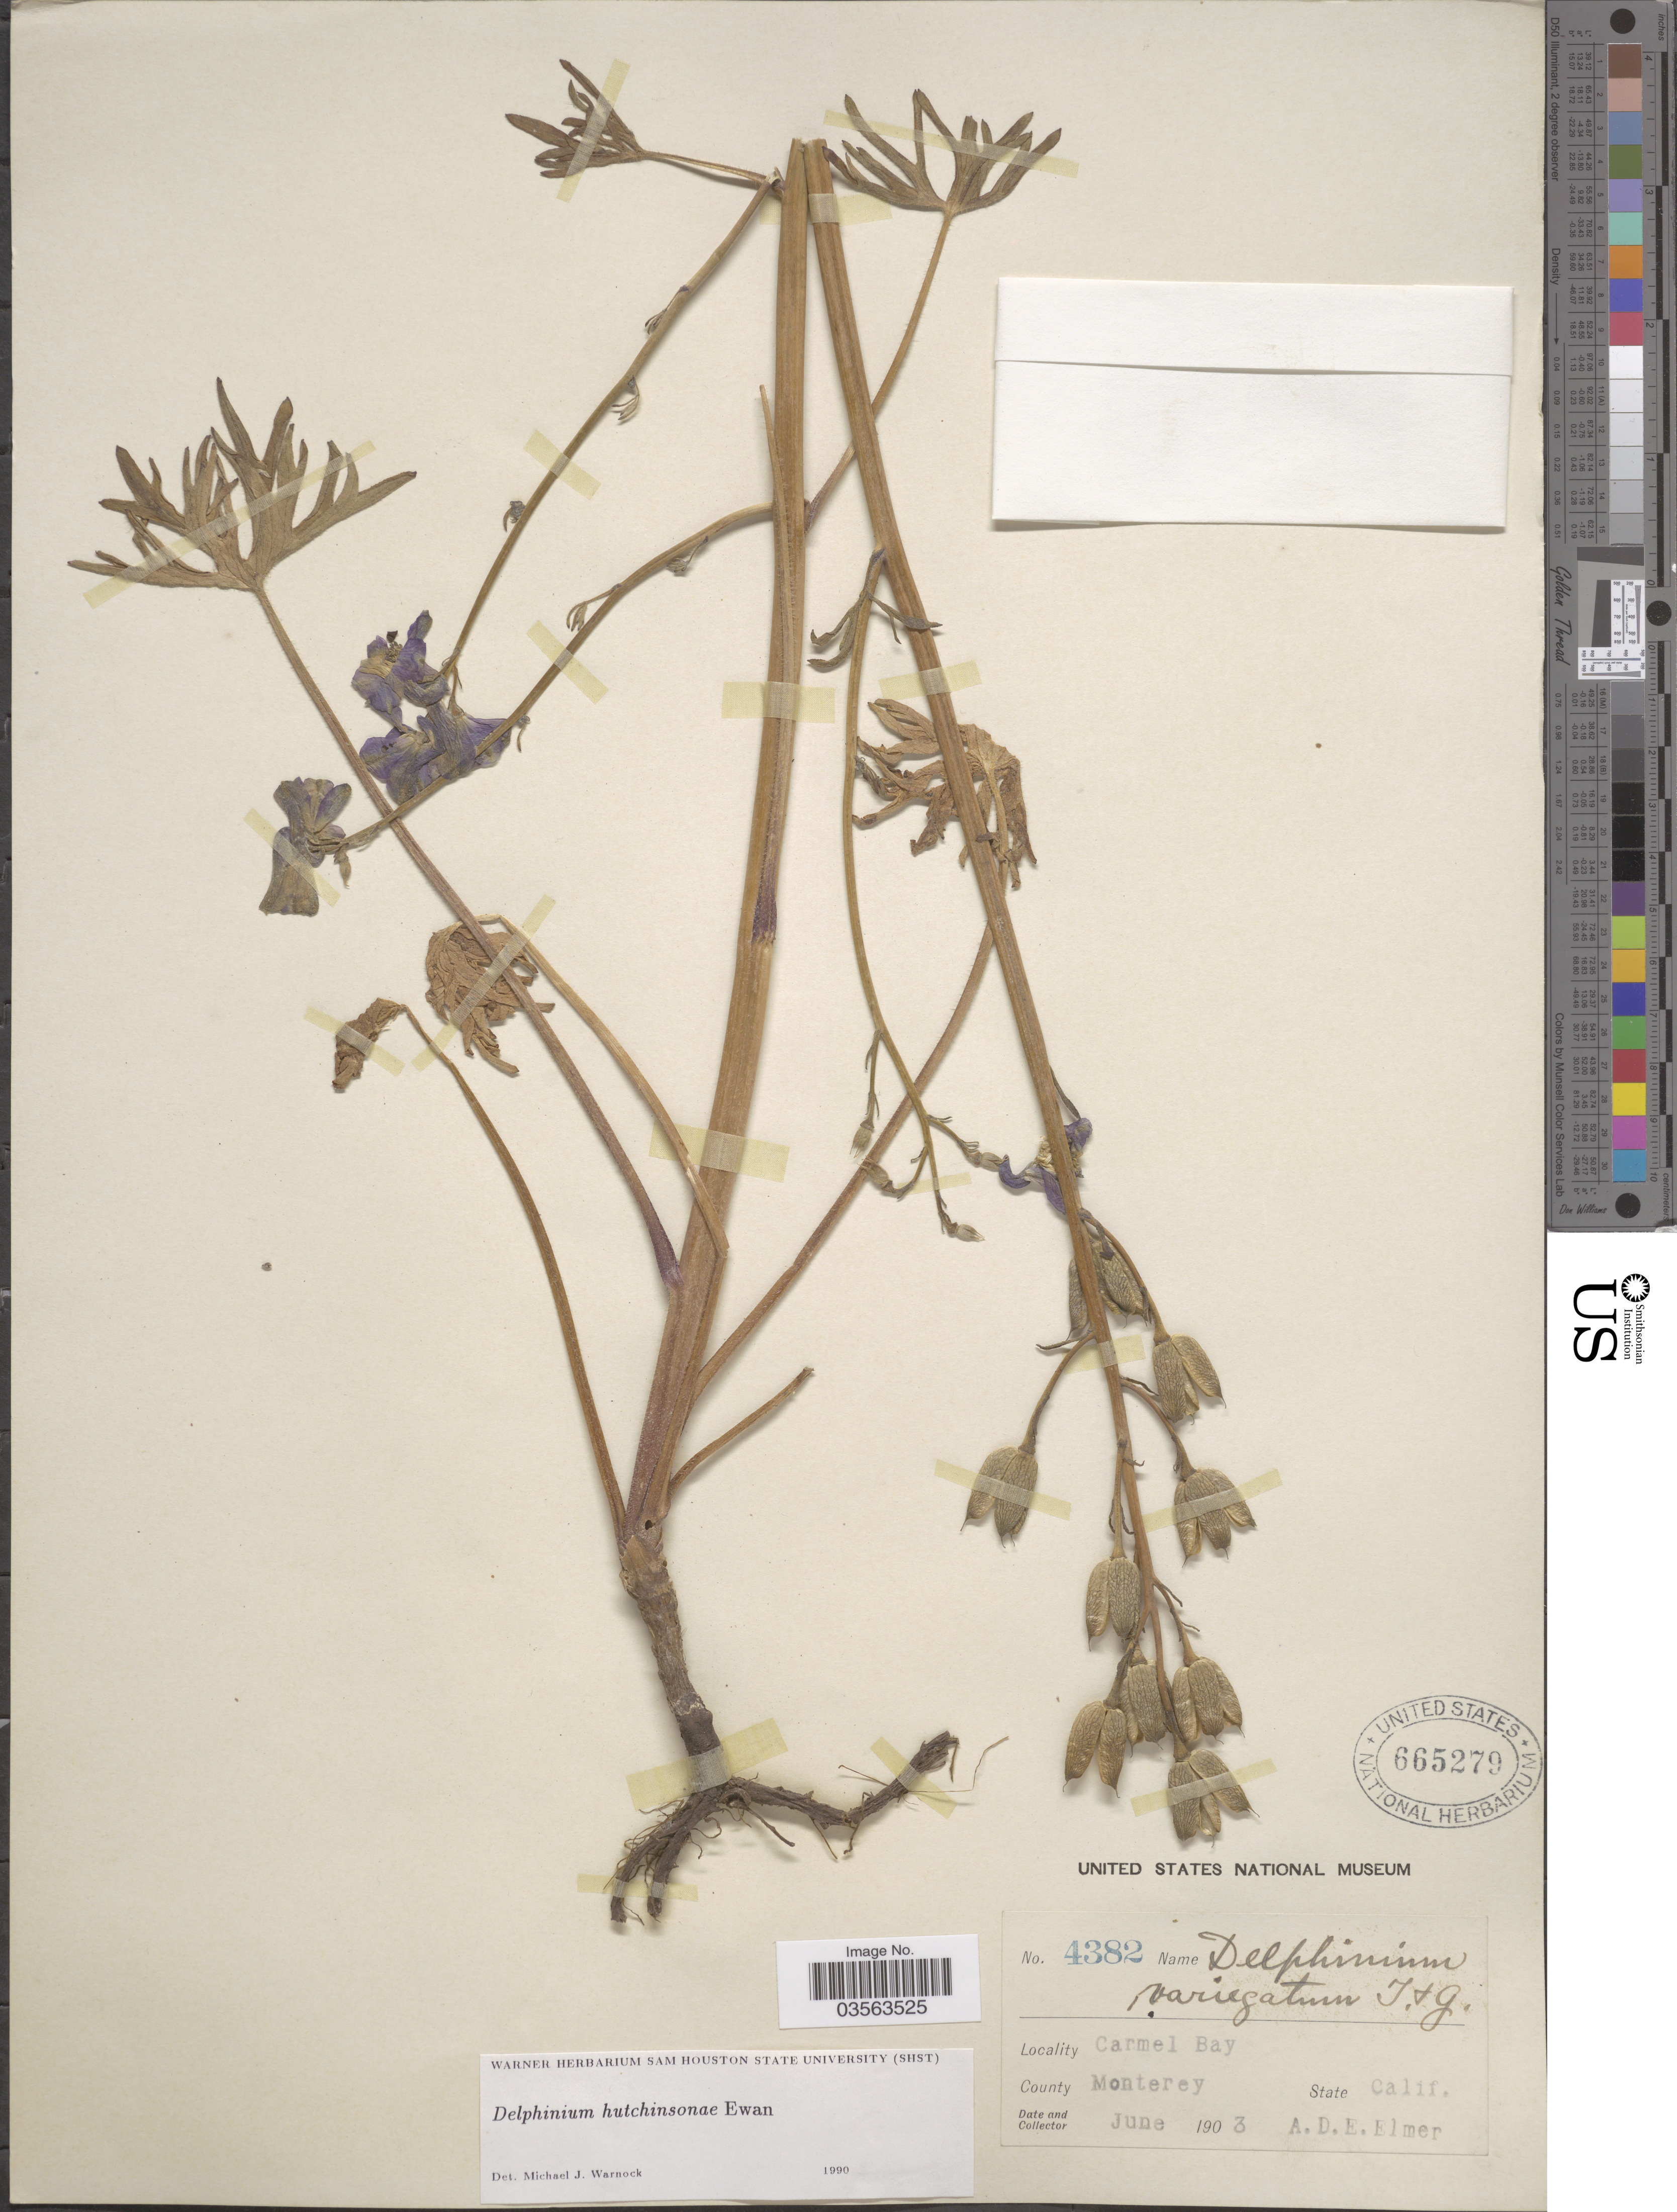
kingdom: Plantae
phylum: Tracheophyta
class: Magnoliopsida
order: Ranunculales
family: Ranunculaceae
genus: Delphinium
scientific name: Delphinium hutchinsoniae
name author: Ewan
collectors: A. D. E. Elmer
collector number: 4382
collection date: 1903-06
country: United States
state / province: California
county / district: Monterey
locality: Carmel Bay, County Monterey.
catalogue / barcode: US 665279